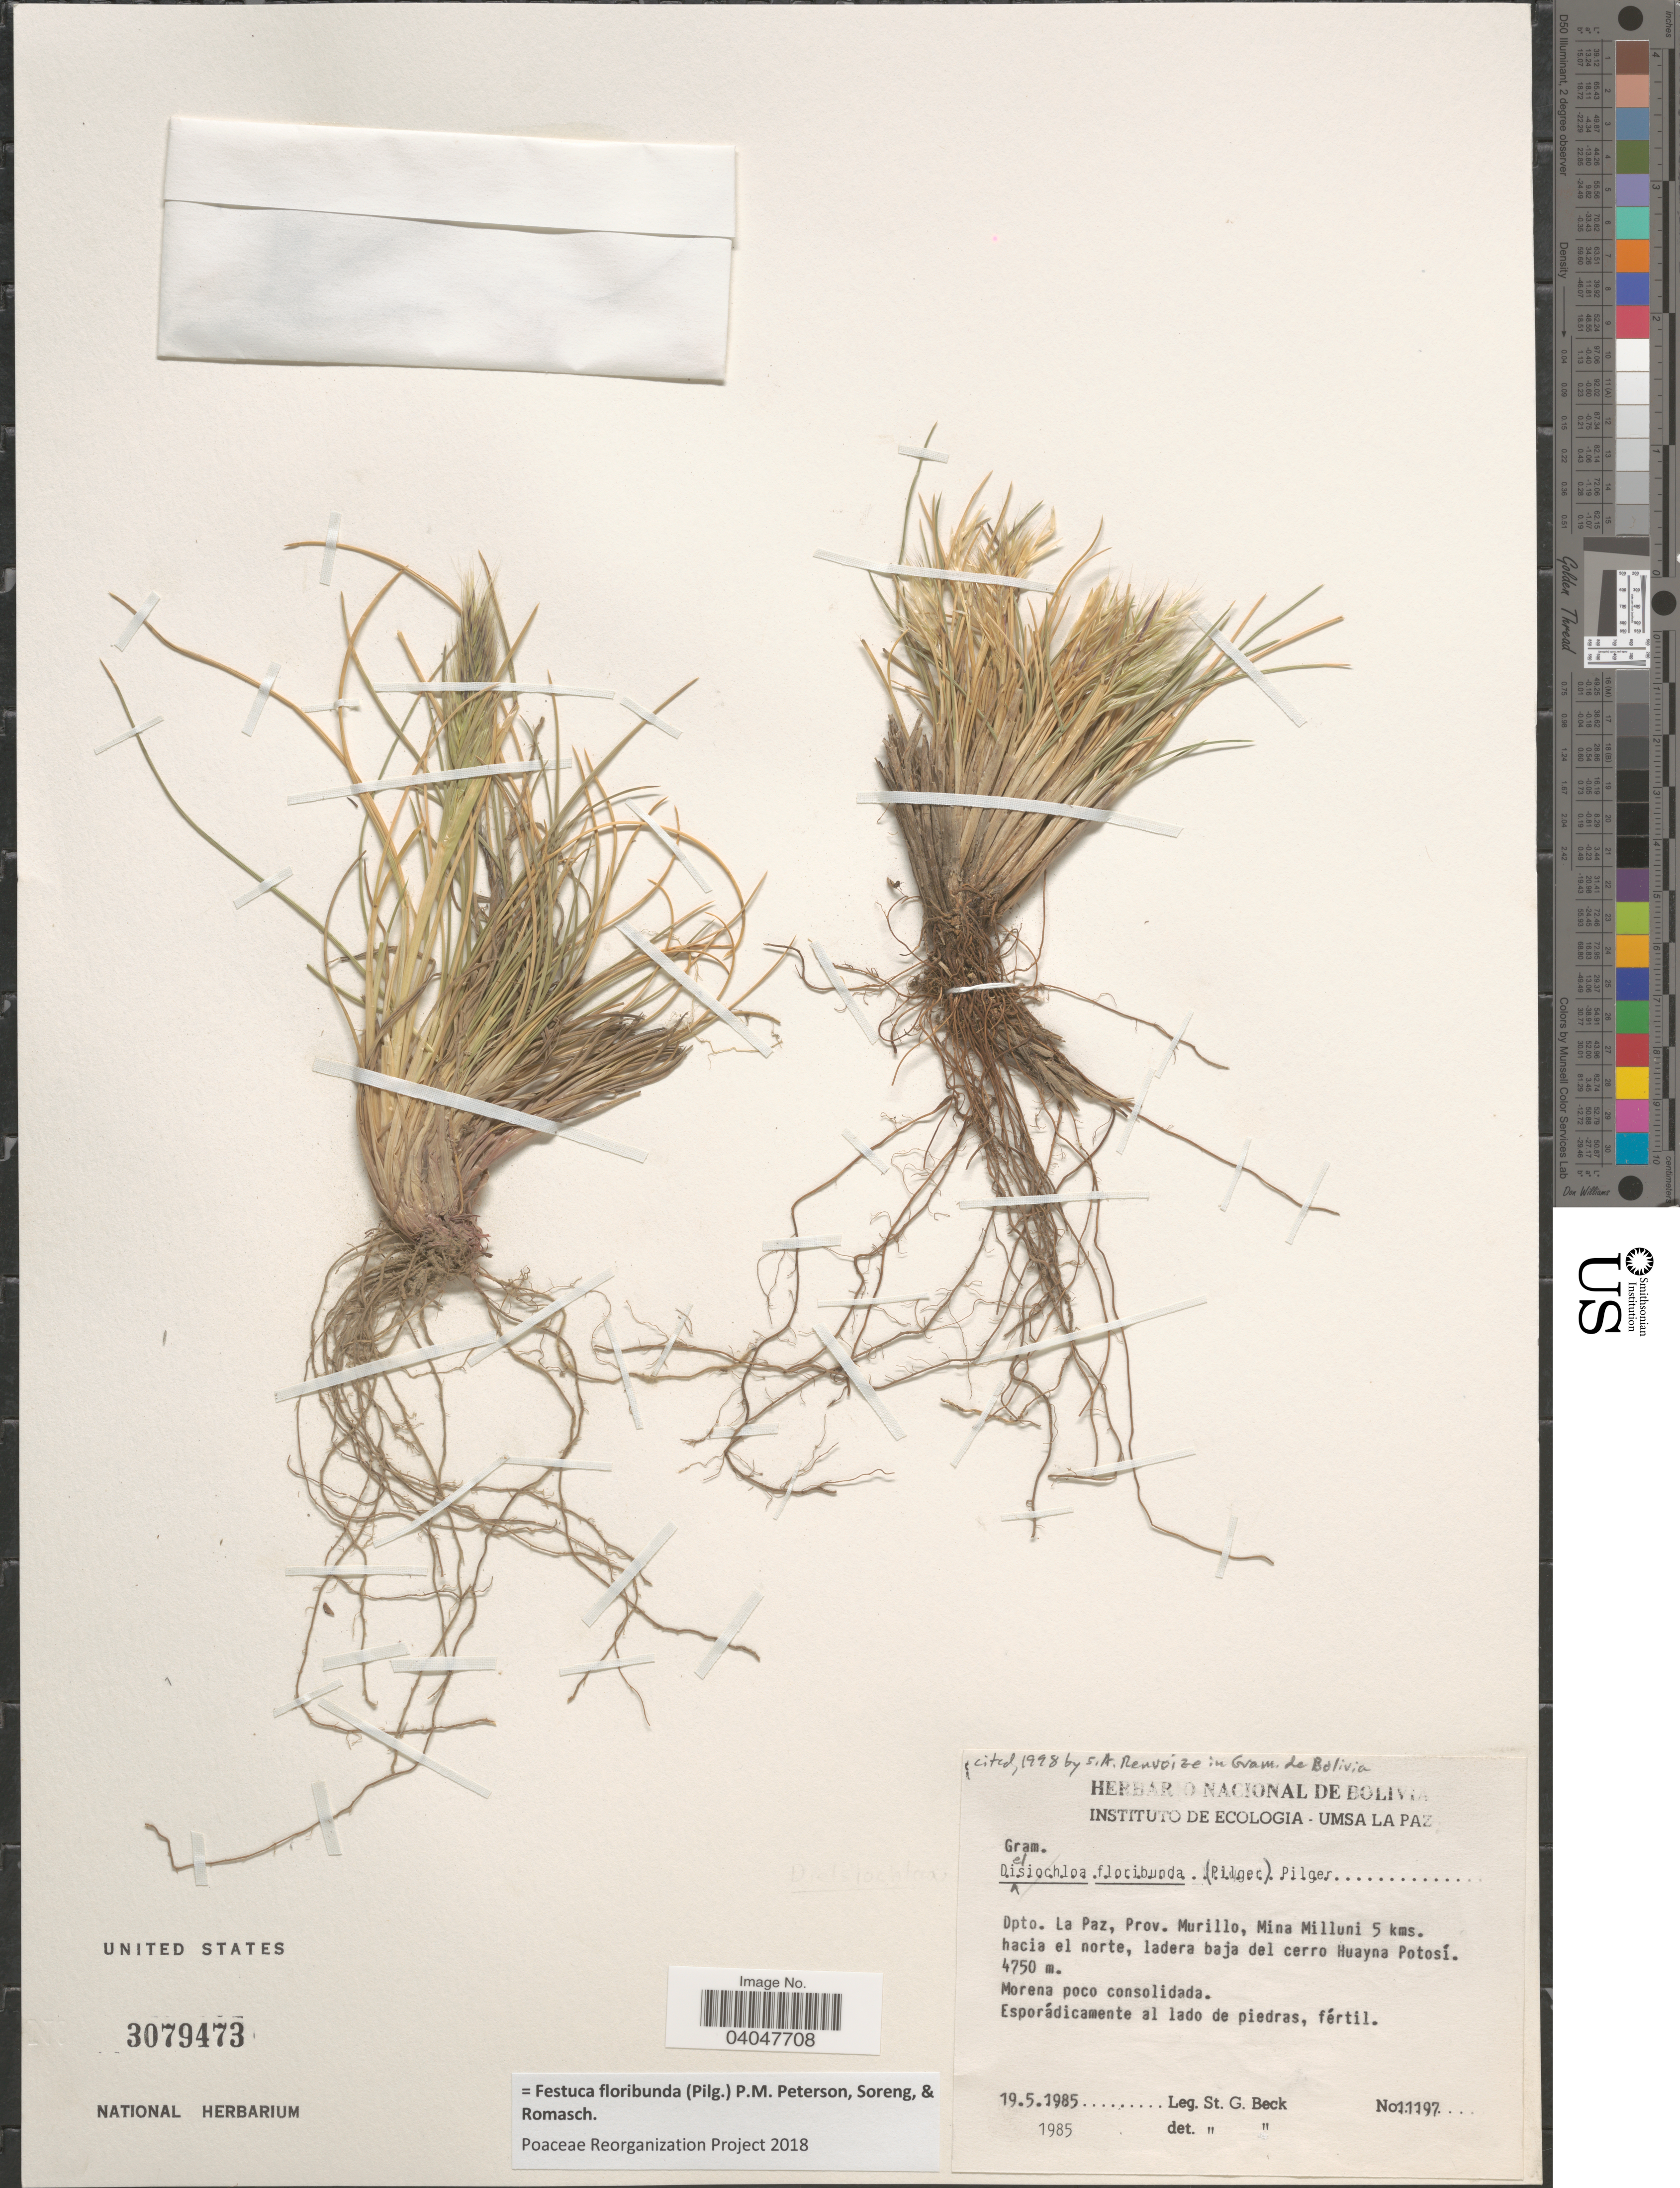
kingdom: Plantae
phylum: Tracheophyta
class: Liliopsida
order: Poales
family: Poaceae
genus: Festuca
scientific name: Festuca floribunda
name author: (Pilg.) P.M. Peterson et al.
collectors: S. G. Beck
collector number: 11197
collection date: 1985-05-19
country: Bolivia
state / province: La Paz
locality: Dpto. La Paz, Prov. Murillo, Mina Milluni 5 kms. hacia el norte, ladera baja del cerro Huayna Potosí.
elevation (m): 4750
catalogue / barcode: US 3079473